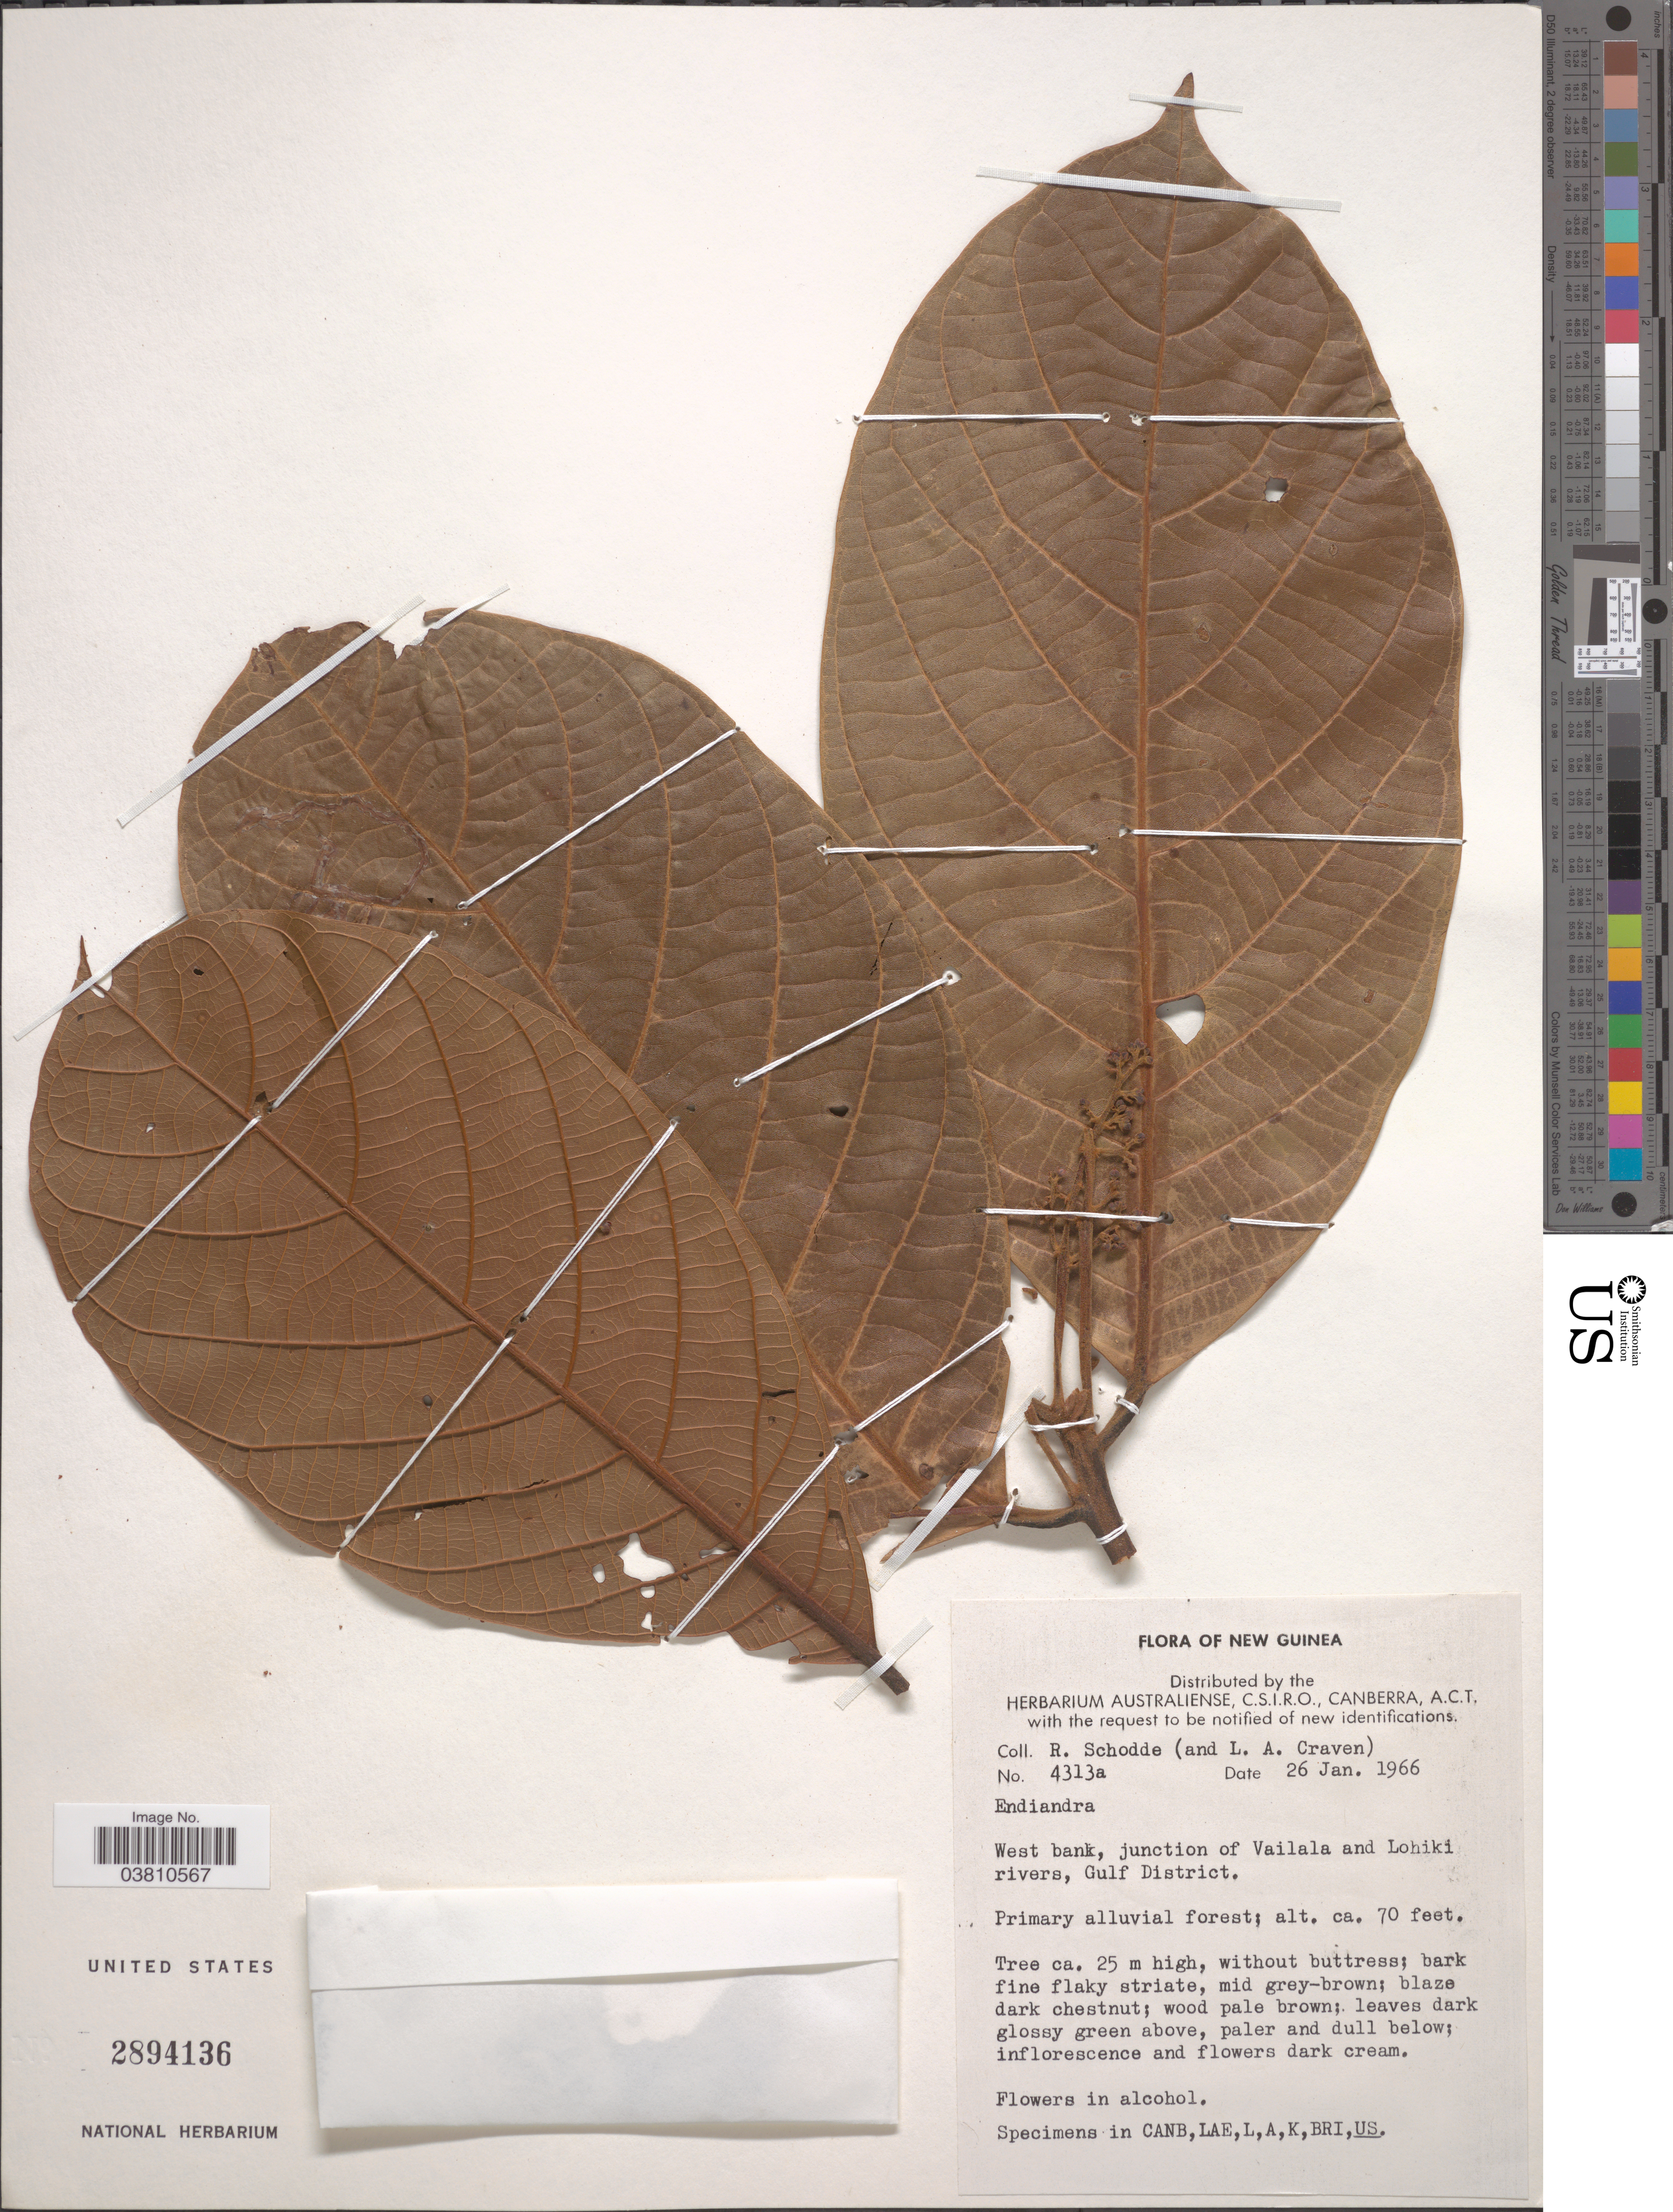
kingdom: Plantae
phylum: Tracheophyta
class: Magnoliopsida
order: Laurales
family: Lauraceae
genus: Endiandra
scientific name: Endiandra sp.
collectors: R. Schodde & L. A. Craven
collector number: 4313a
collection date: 1966-01-26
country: Papua New Guinea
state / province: Gulf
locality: New Guinea. West bank, junction of Vailala and Lohiki rivers, Gulf District.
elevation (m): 21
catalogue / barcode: US 2894136